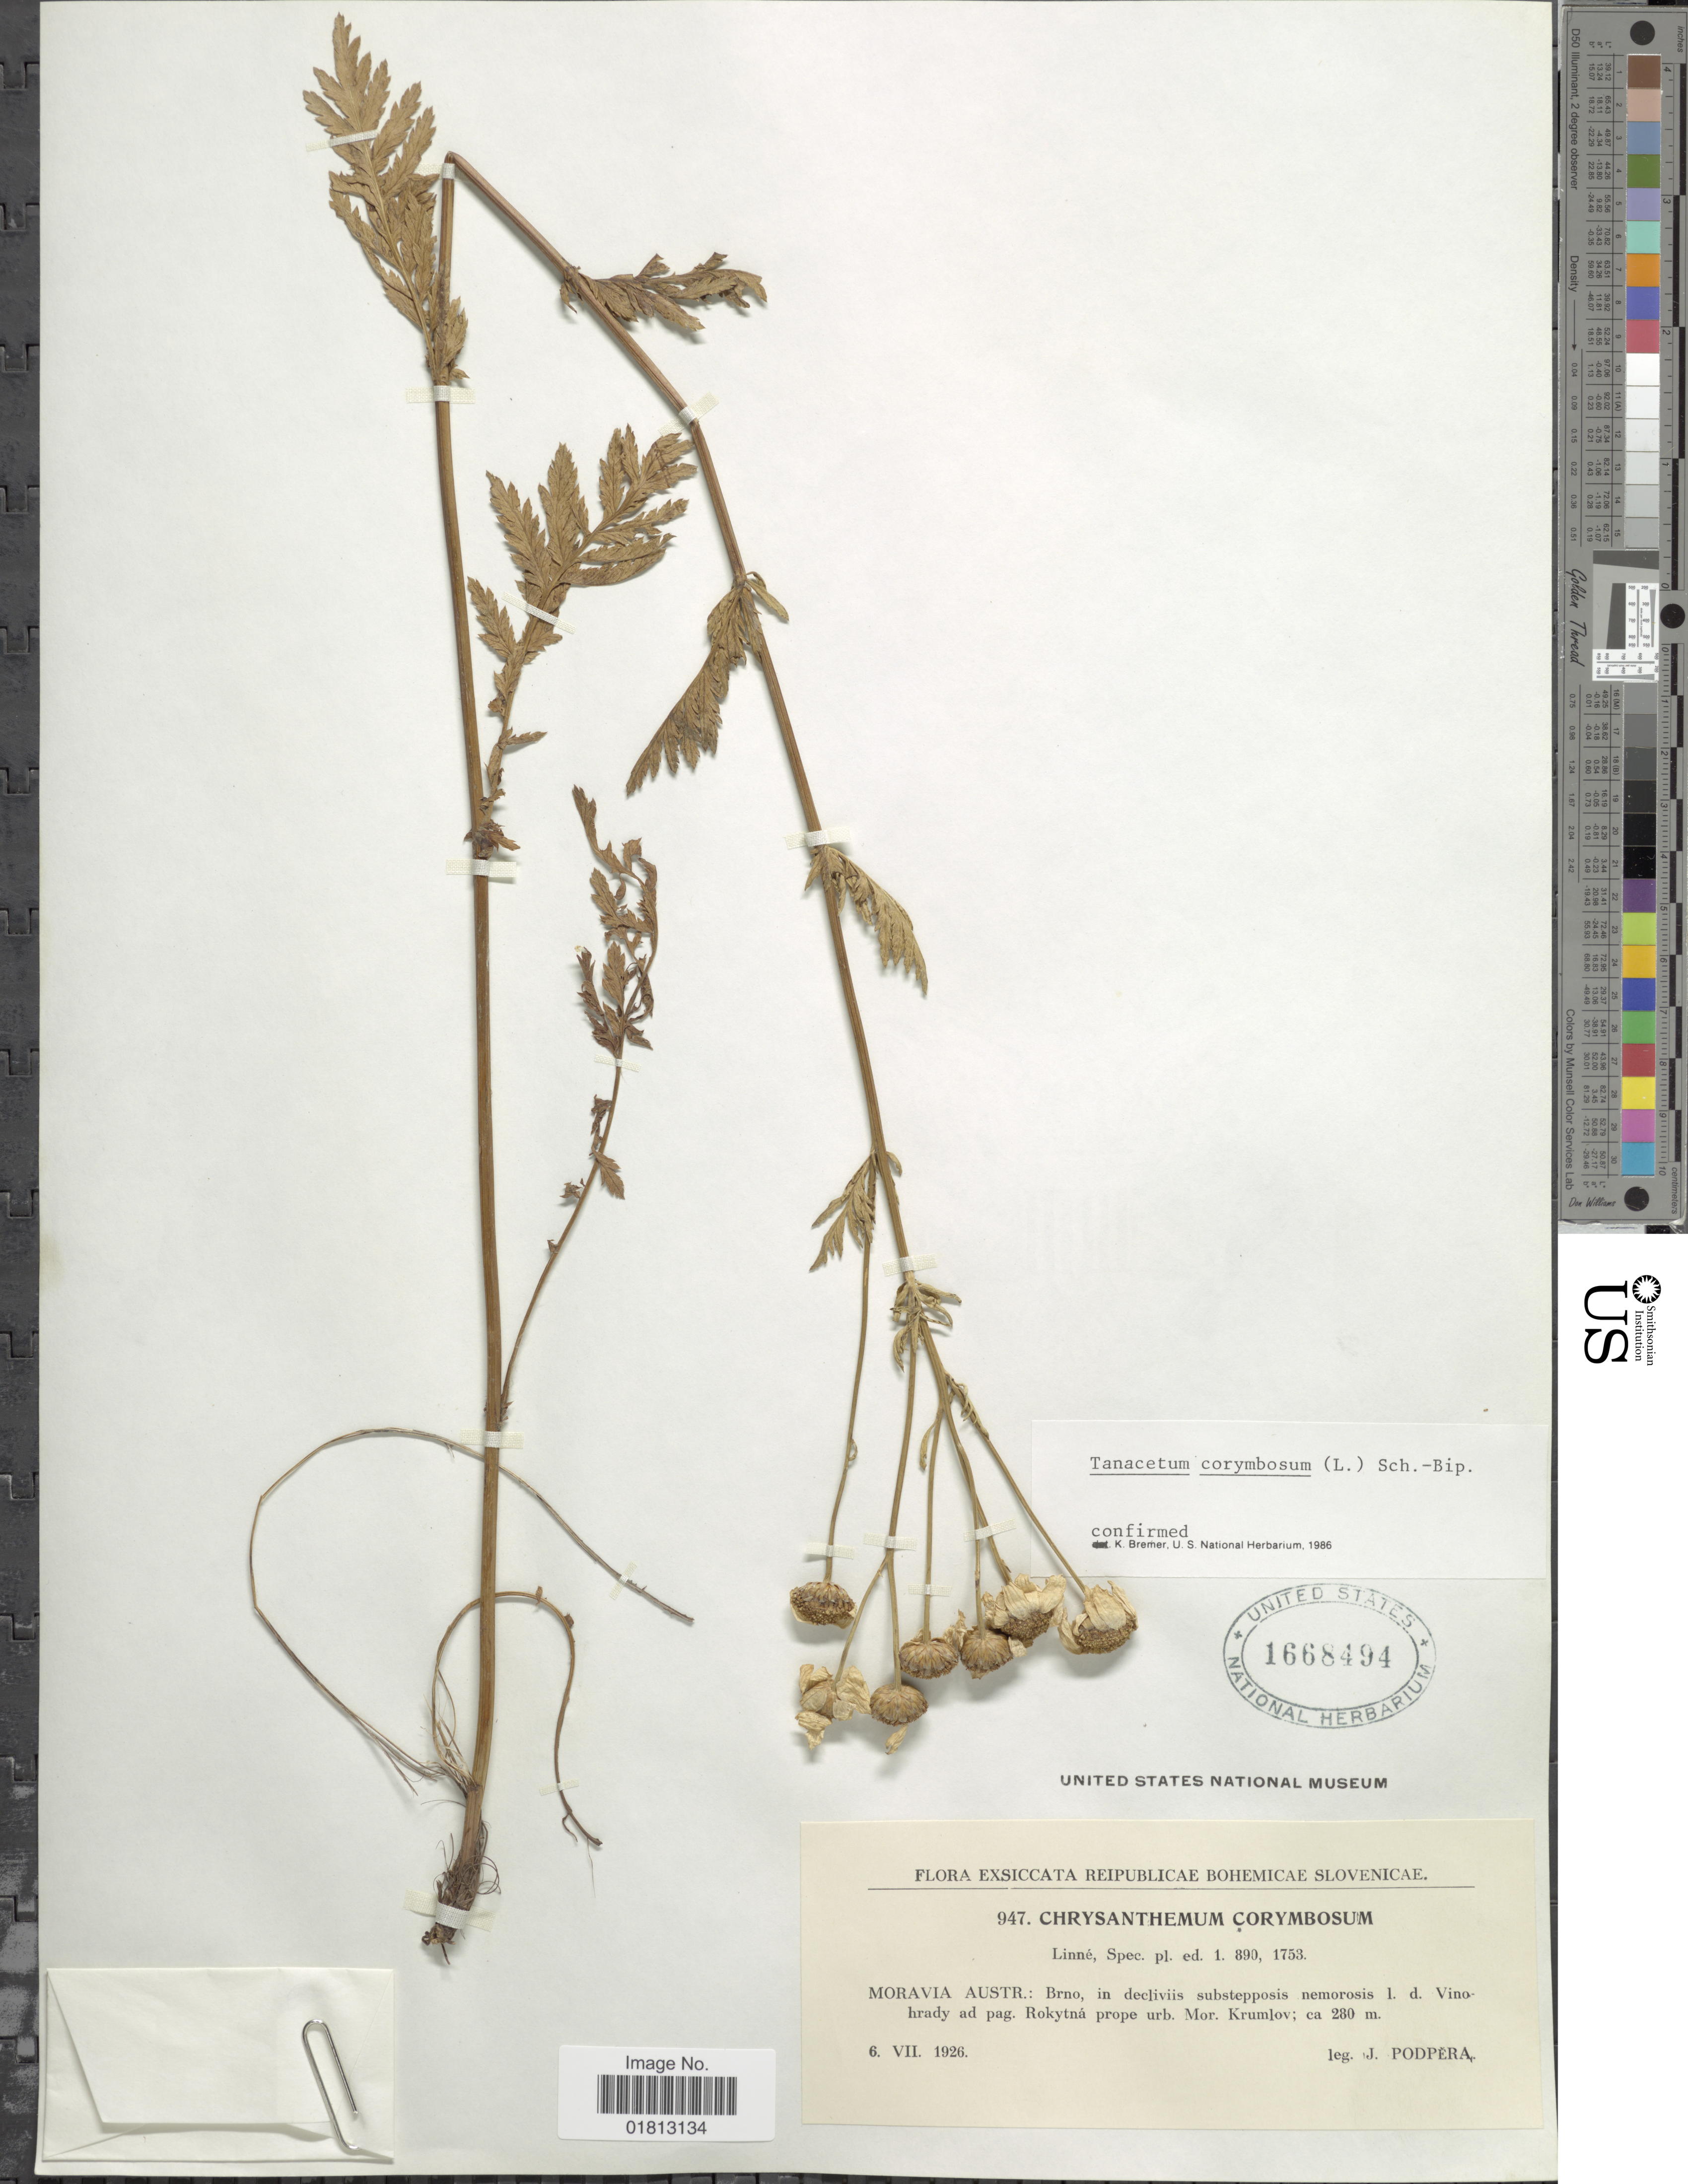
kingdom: Plantae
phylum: Tracheophyta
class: Magnoliopsida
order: Asterales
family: Asteraceae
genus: Tanacetum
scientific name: Tanacetum corymbosum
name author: (L.) Sch. Bip.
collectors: J. Podpera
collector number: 947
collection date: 1926-07-06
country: Czechia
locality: Moravia Austr: Brno, in decliviis substepposis nemorosis, 1. d. Vinohrady ad pag. Rokytna prope urb. Mor. Krumlov, Reipublicae Bohemicae Slovenicae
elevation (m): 280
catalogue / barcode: US 1668494